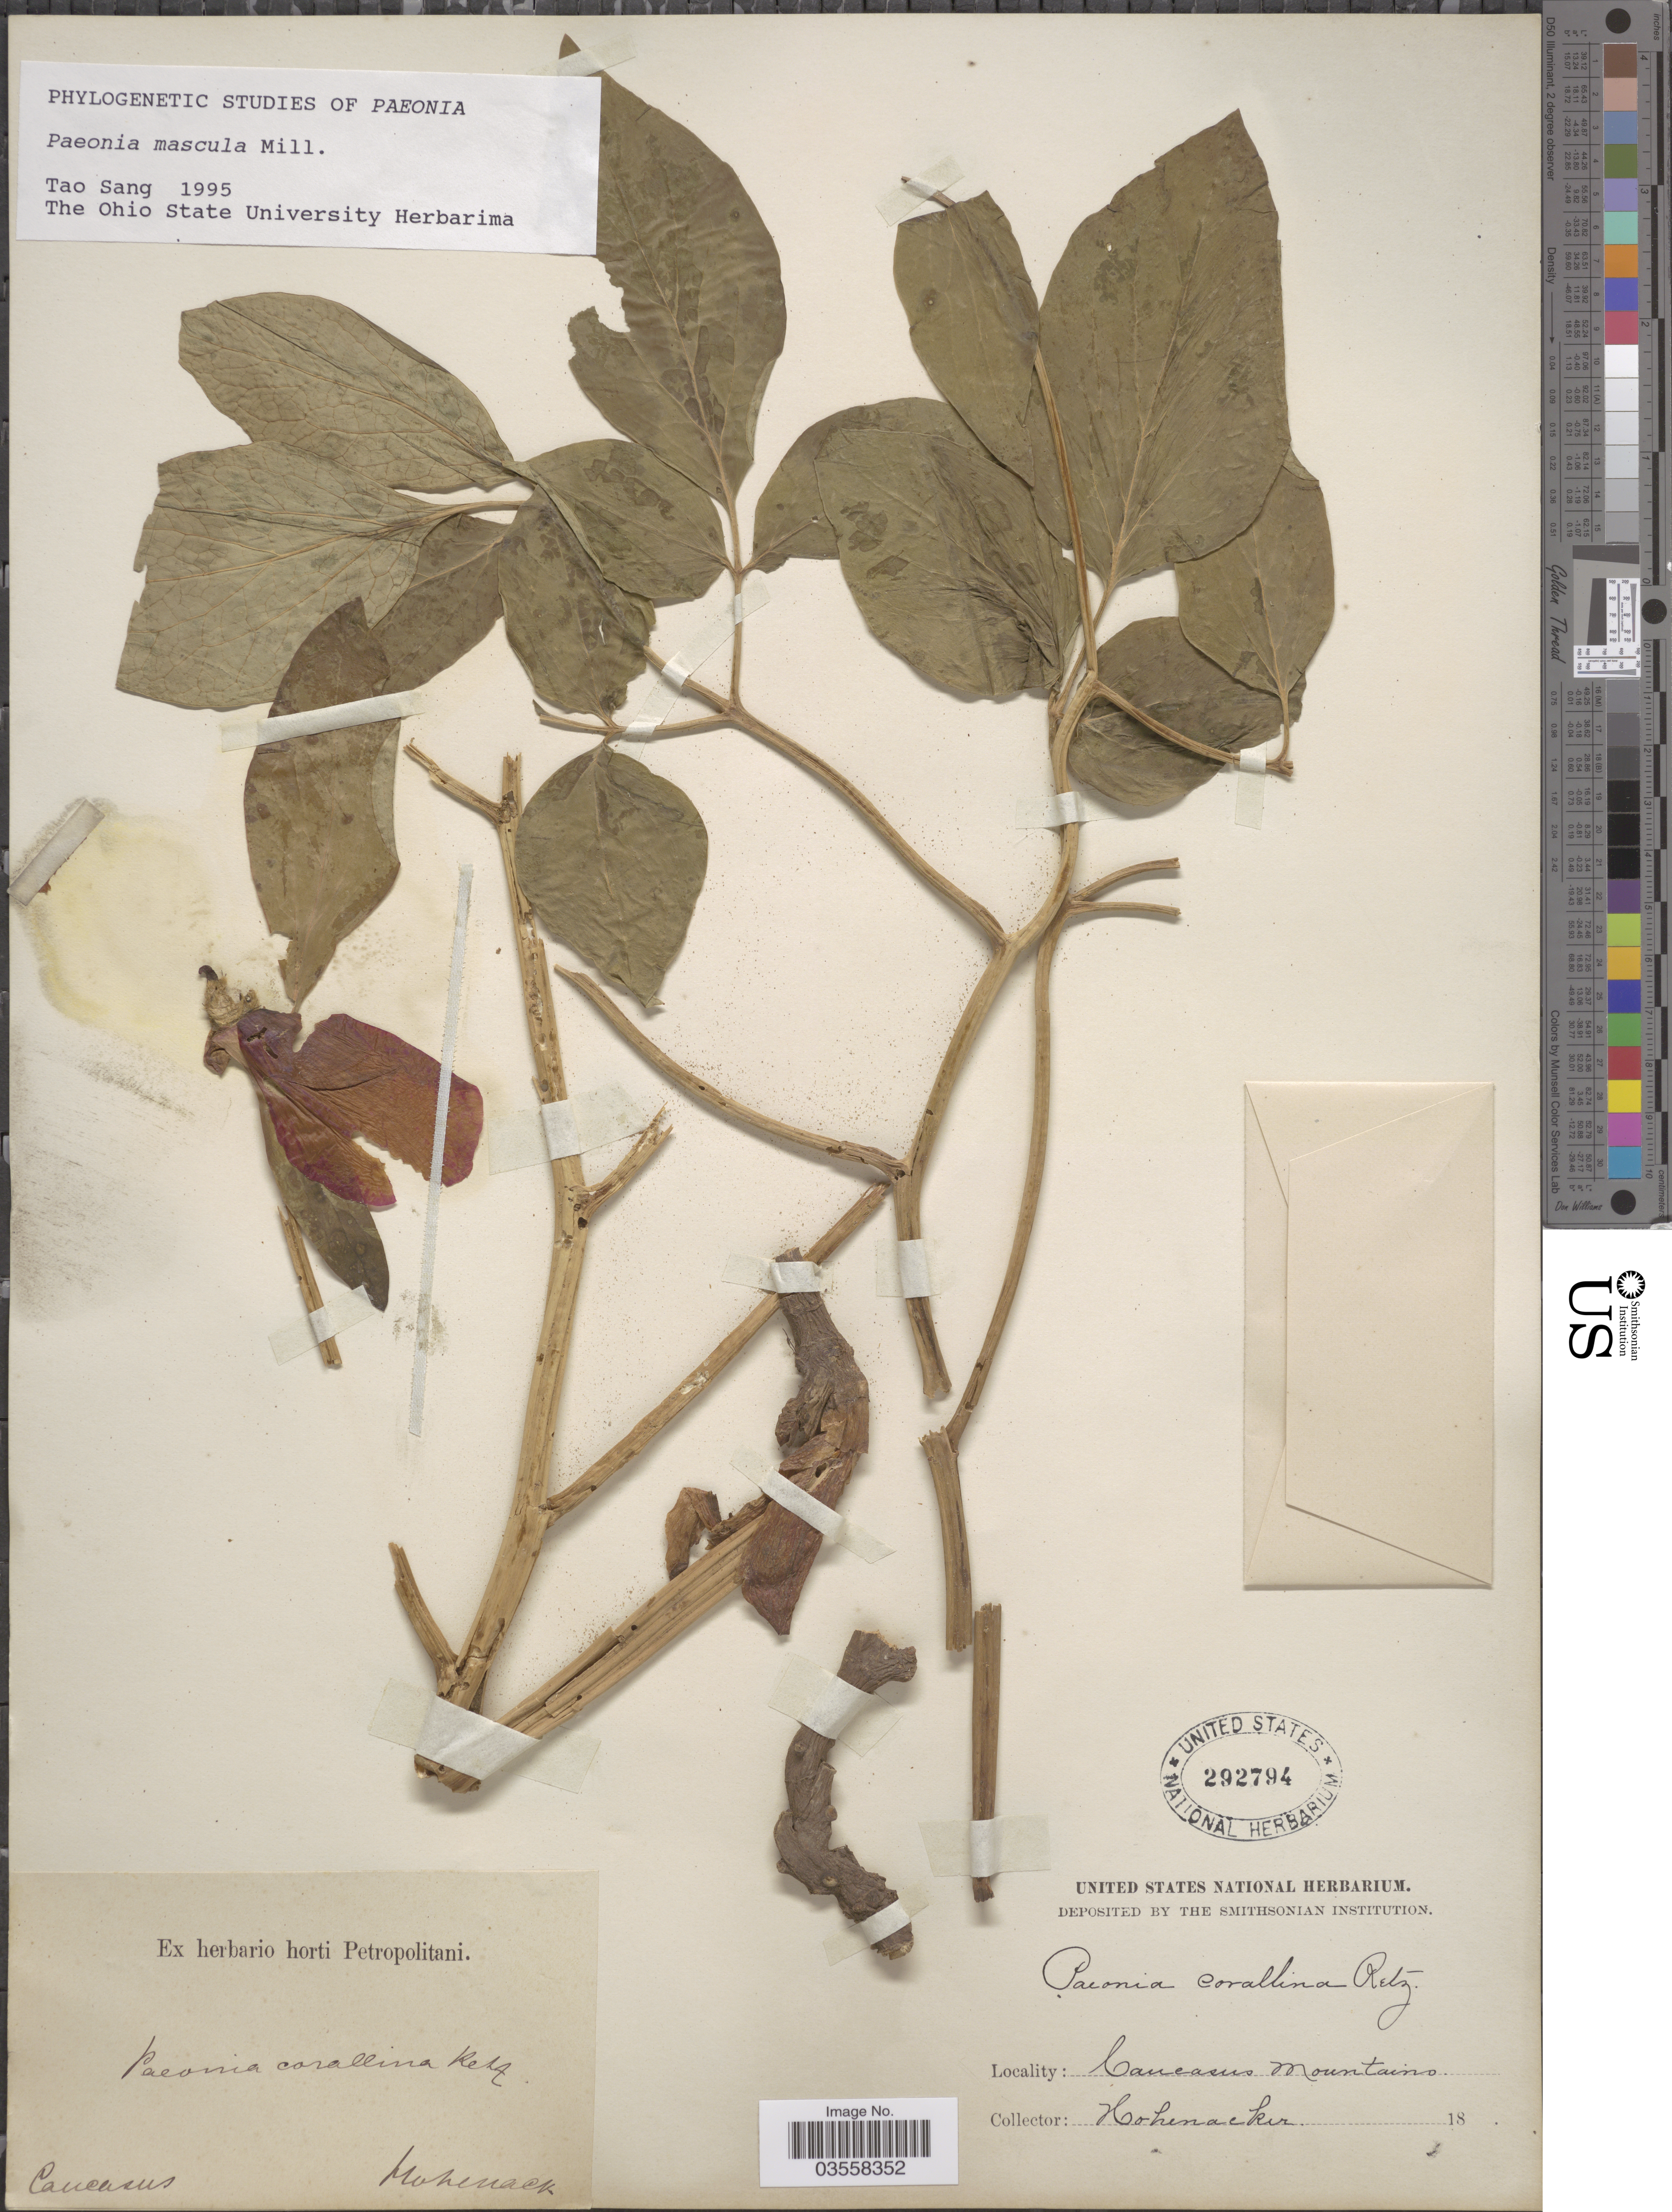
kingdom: Plantae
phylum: Tracheophyta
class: Magnoliopsida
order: Saxifragales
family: Paeoniaceae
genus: Paeonia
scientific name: Paeonia daurica subsp. tomentosa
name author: (Lomakin) D.Y. Hong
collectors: Hohenacker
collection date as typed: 18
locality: Caucasus Mountains.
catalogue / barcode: US 292794